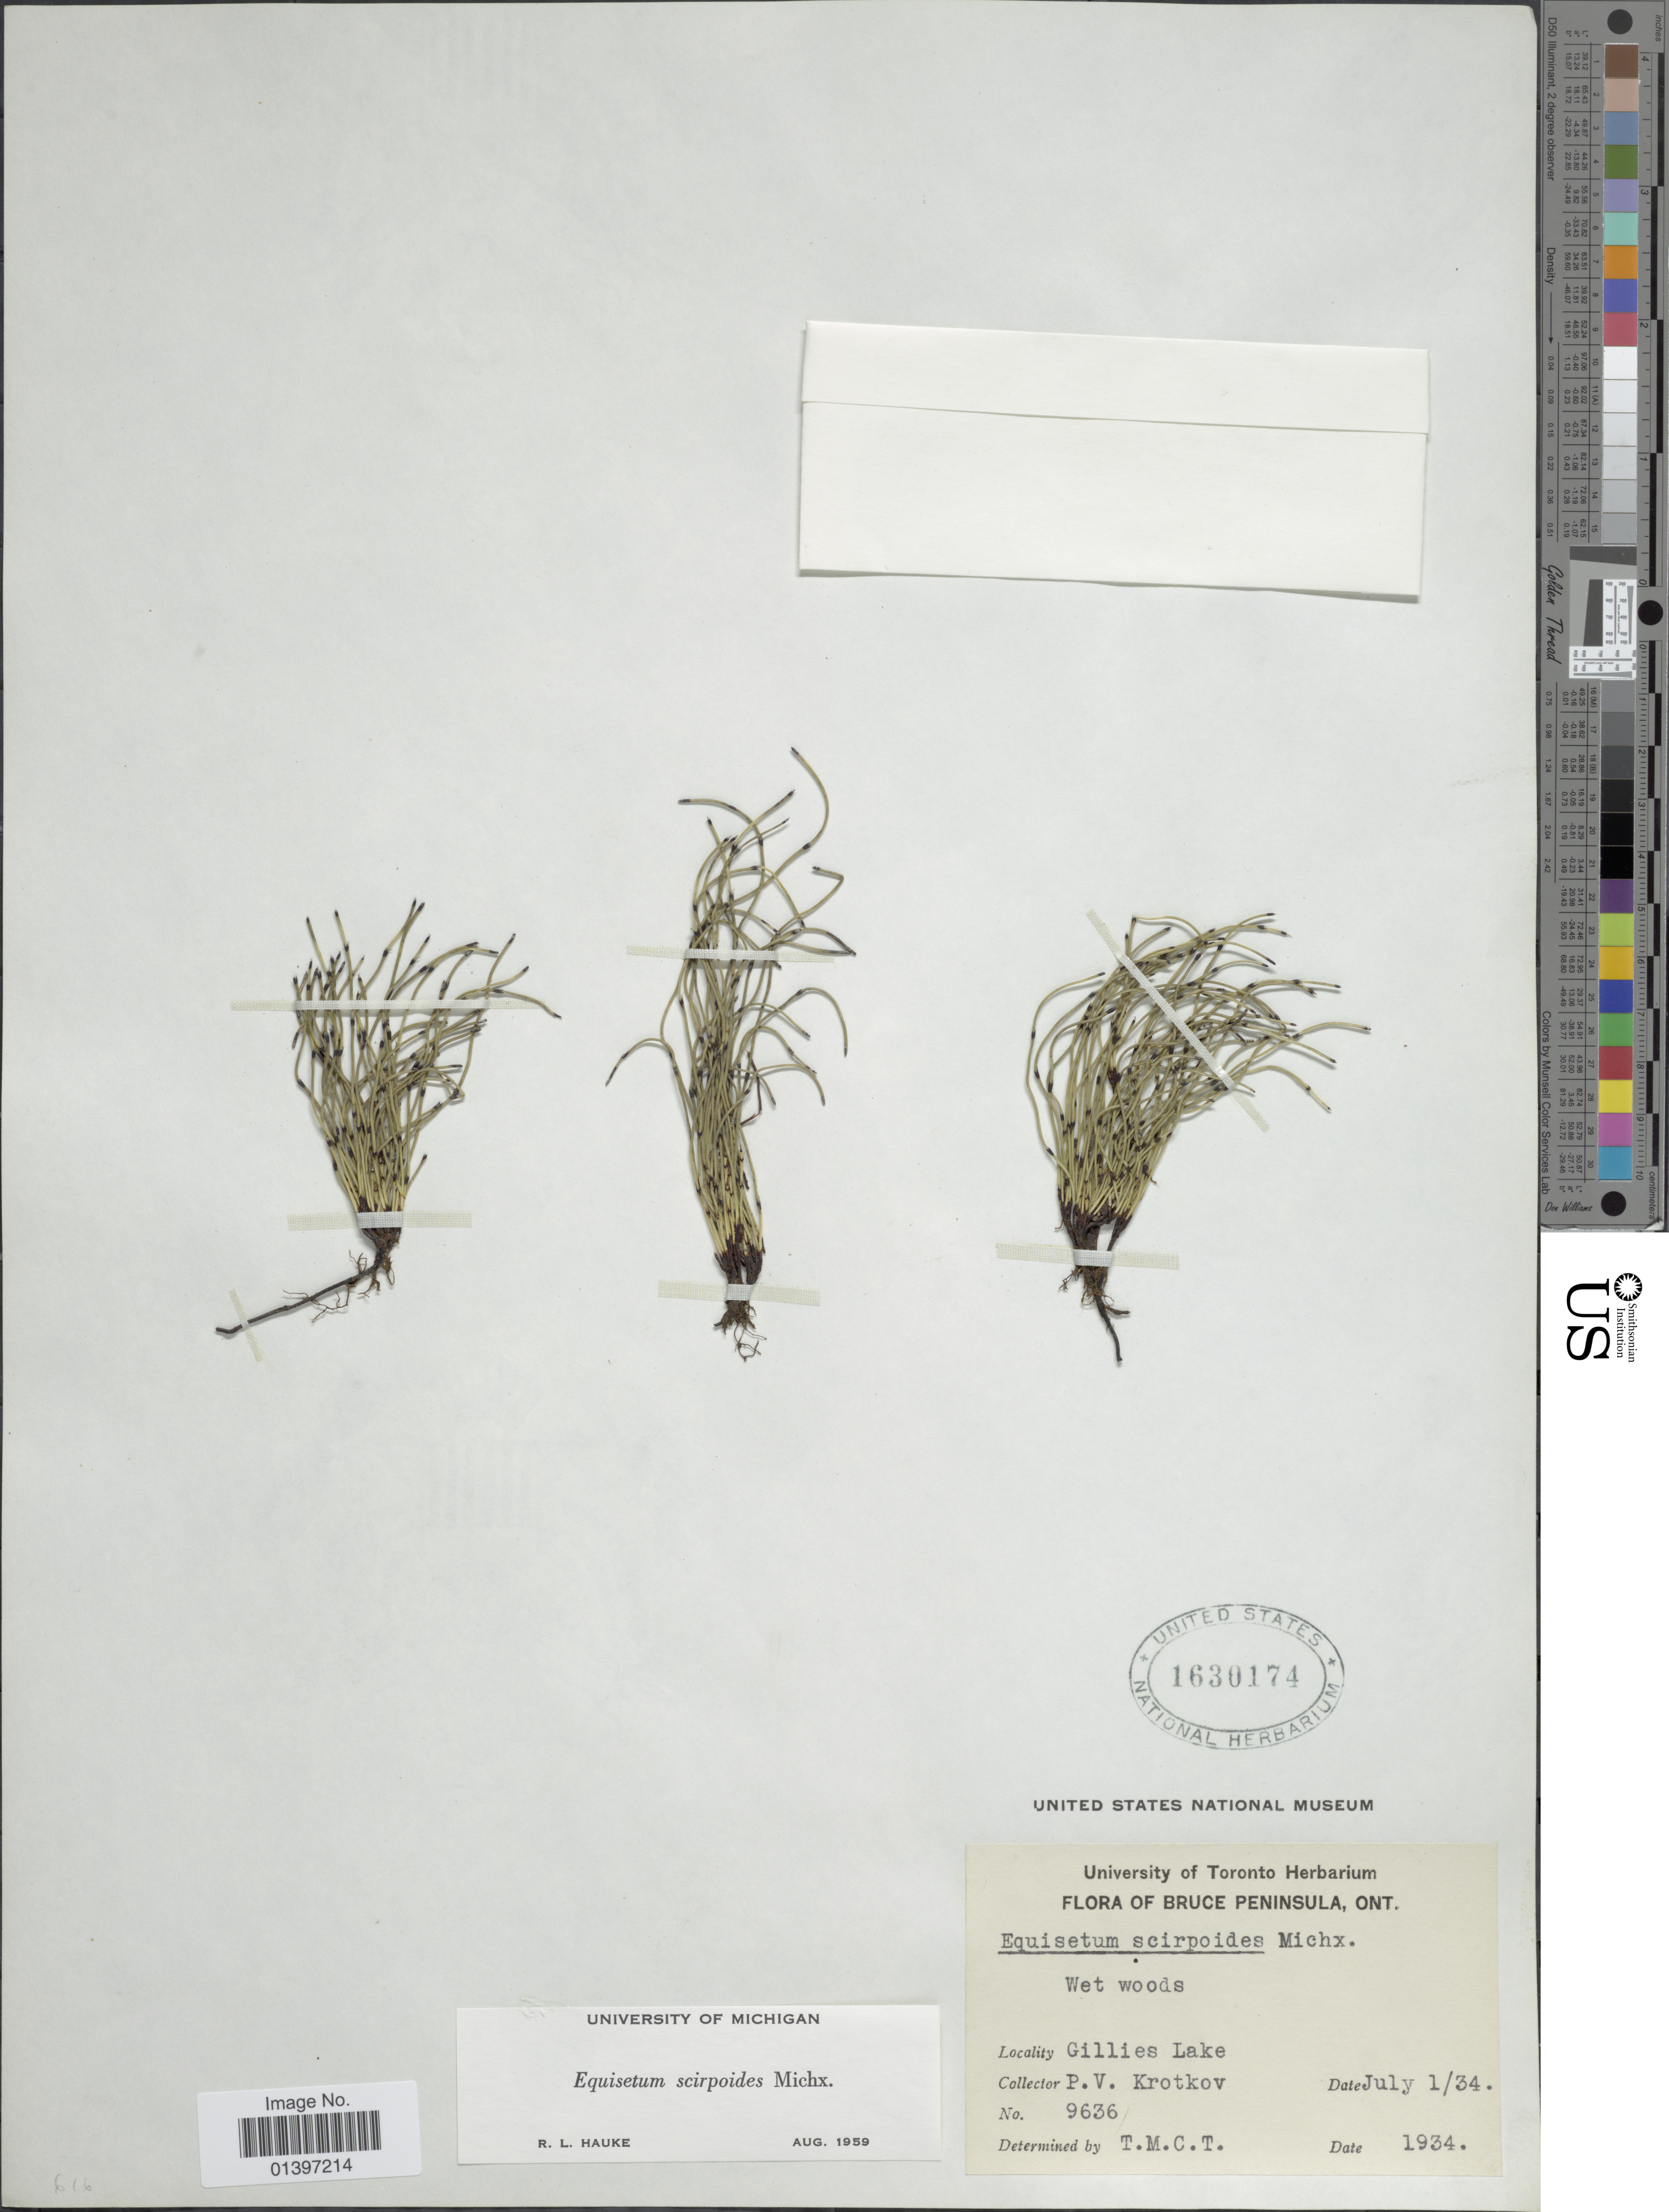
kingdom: Plantae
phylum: Tracheophyta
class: Polypodiopsida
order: Equisetales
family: Equisetaceae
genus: Equisetum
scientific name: Equisetum scirpoides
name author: Michx.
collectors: P. V. Krotkov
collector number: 9636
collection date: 1934-07-01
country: Canada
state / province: Ontario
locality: Bruce Peninsula, Ont., Gillies Lake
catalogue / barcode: US 1630174